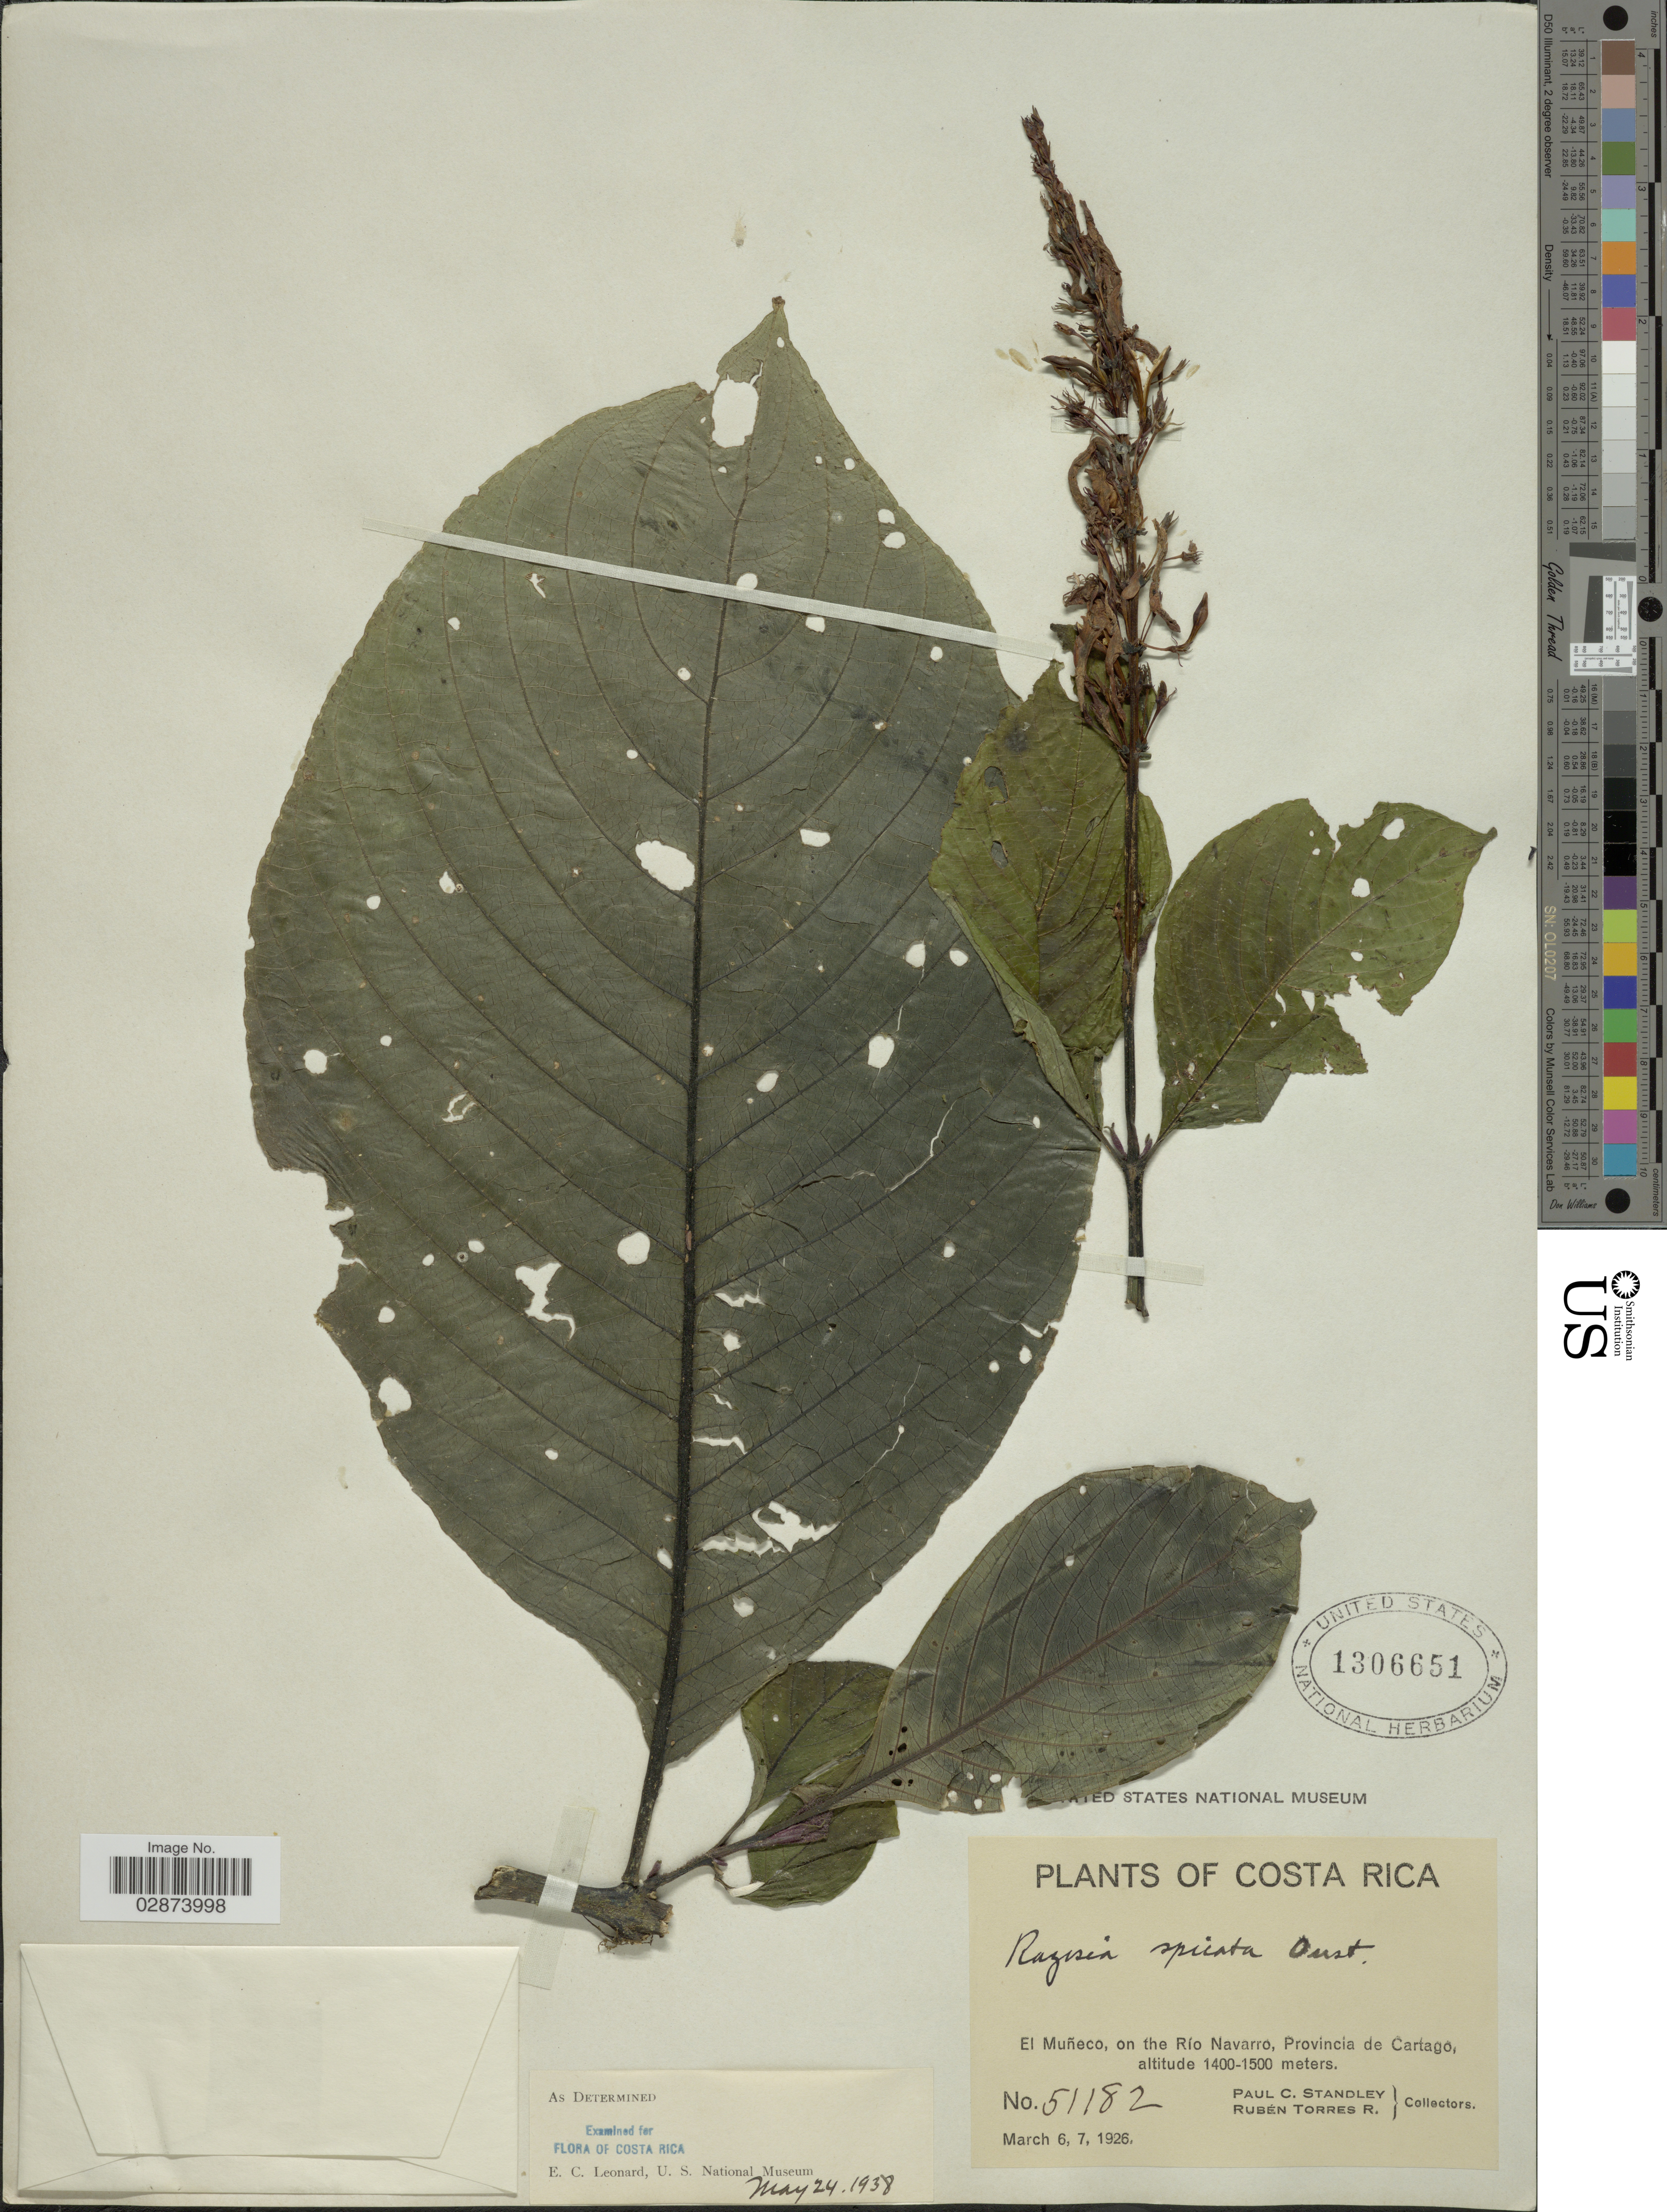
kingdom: Plantae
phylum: Tracheophyta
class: Magnoliopsida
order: Lamiales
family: Acanthaceae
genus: Razisea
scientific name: Razisea spicata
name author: Oerst.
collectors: P. C. Standley & R. Torres Rojas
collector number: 51182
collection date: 1926-03-06/1926-03-07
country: Costa Rica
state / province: Cartago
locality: El Muñeco, on the Río Navarro, Provincia de Cartago.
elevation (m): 1400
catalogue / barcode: US 1306651